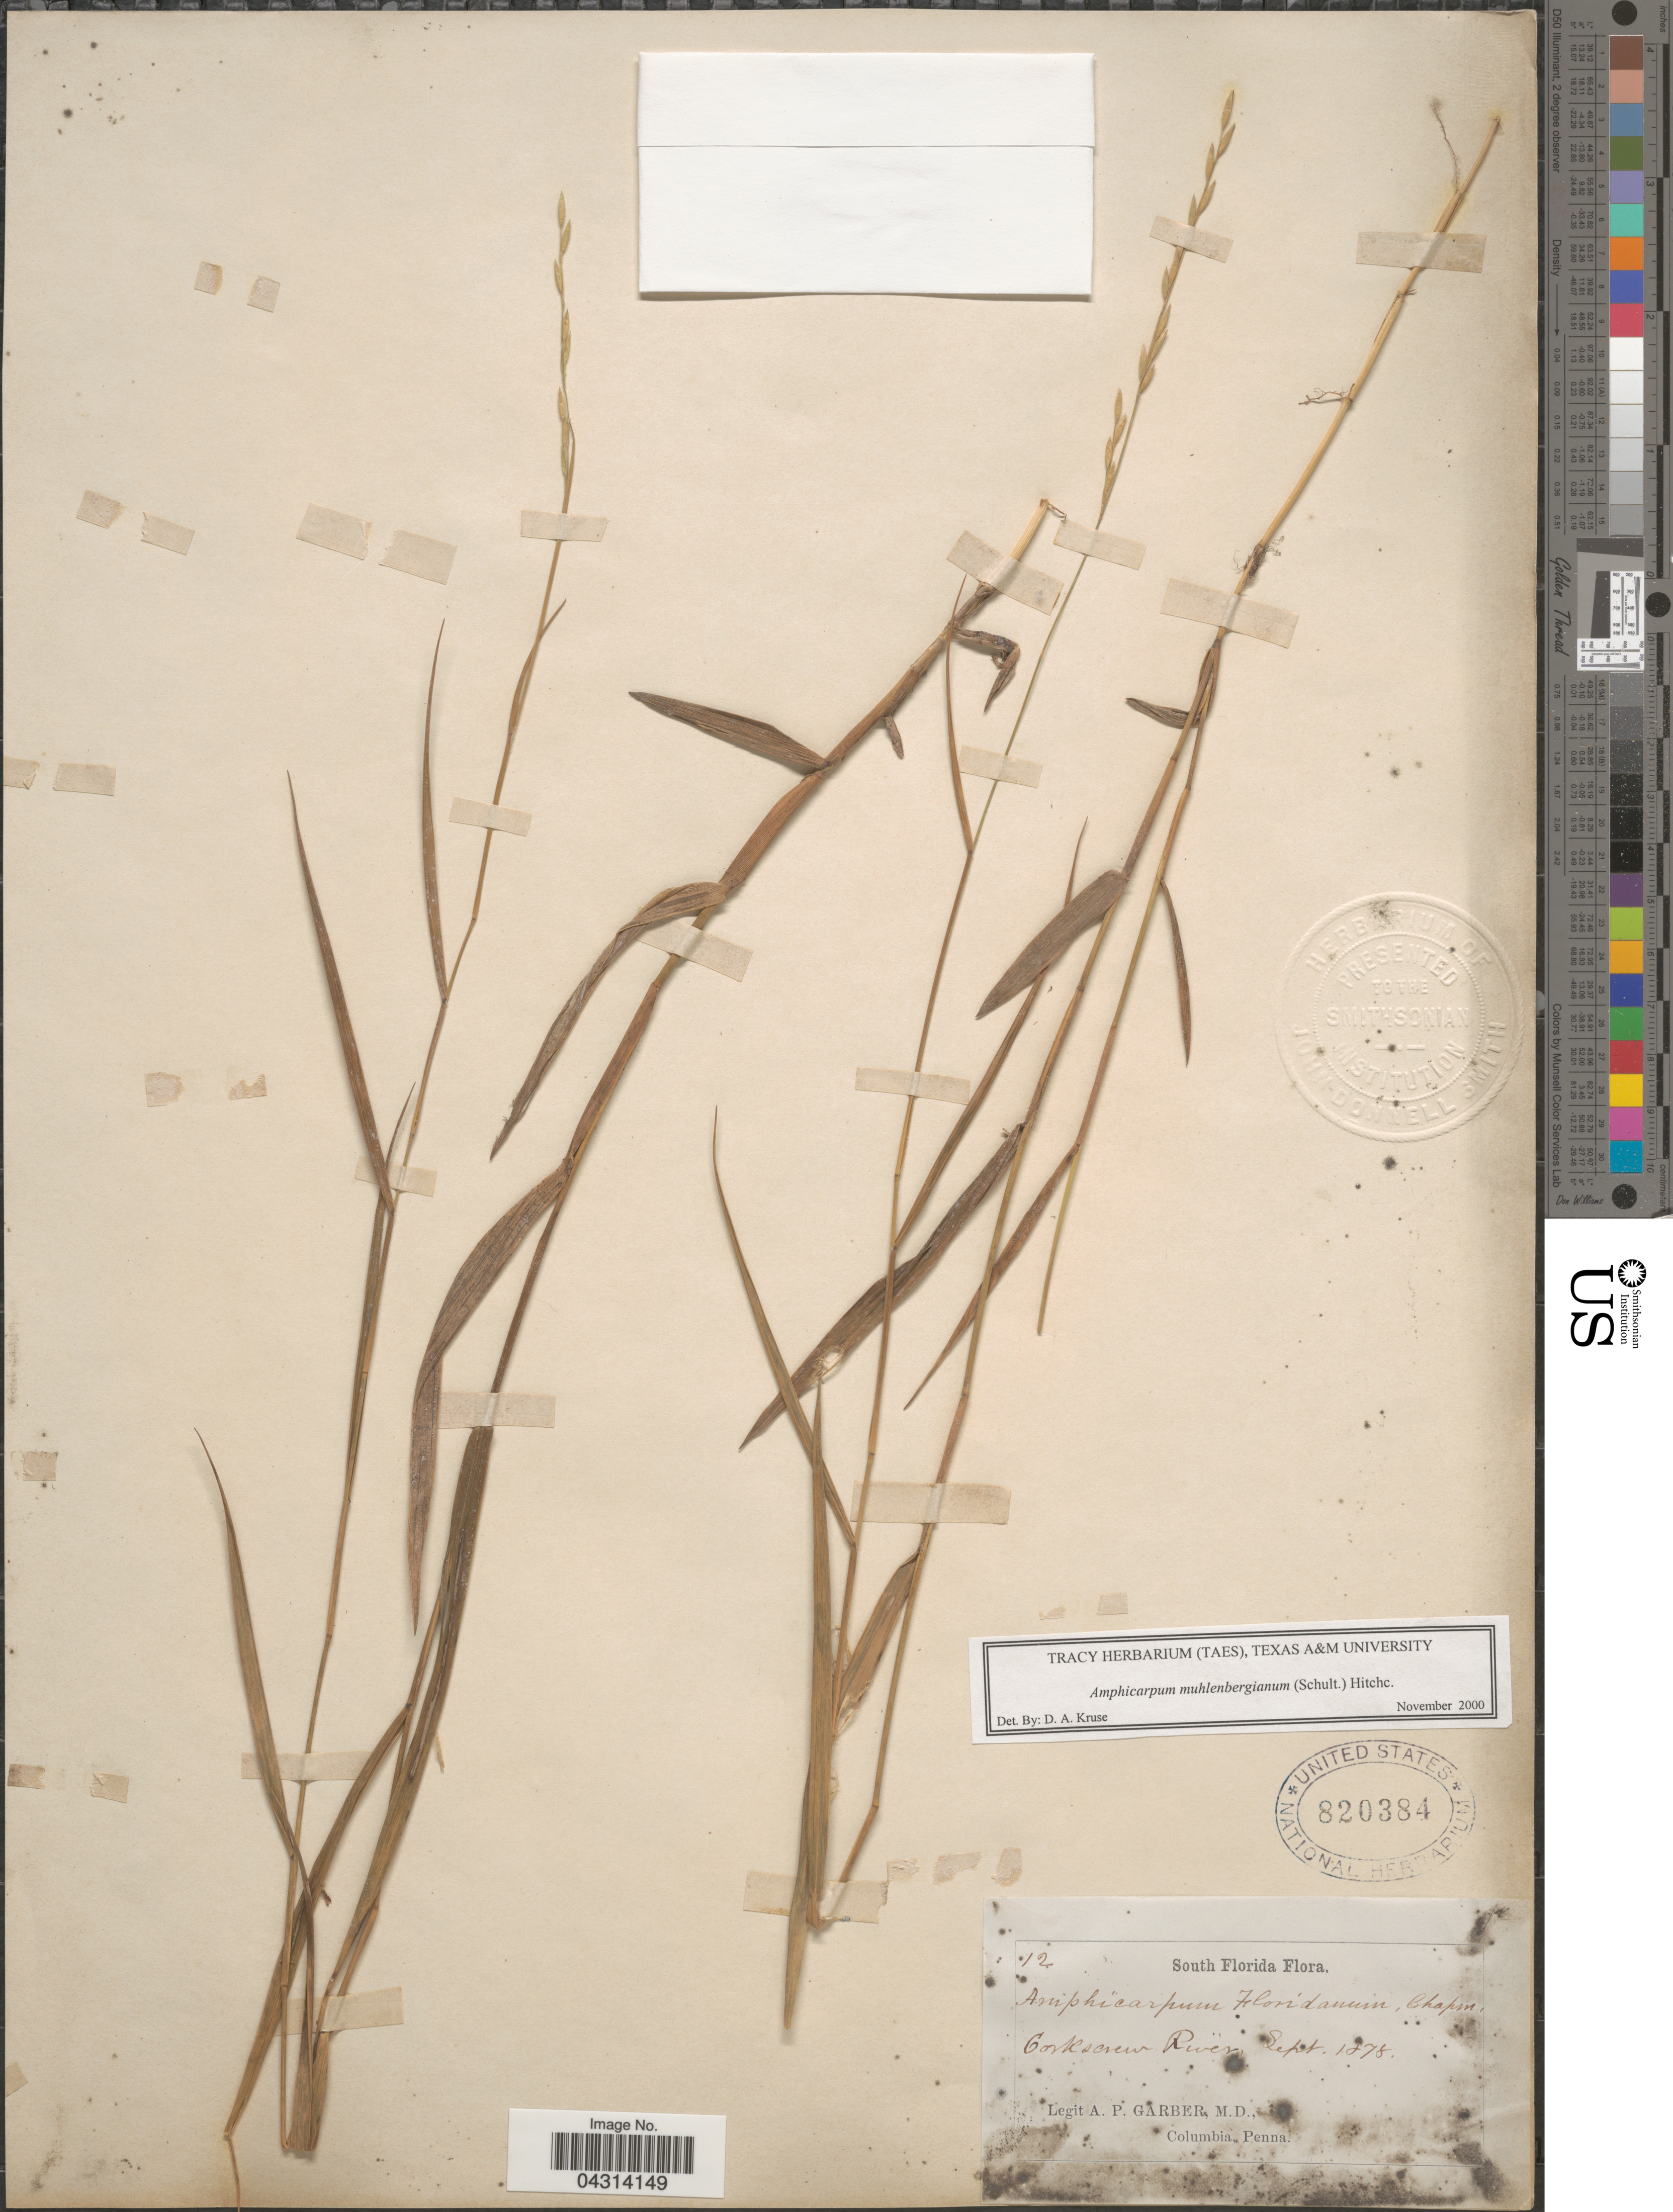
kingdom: Plantae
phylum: Tracheophyta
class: Liliopsida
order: Poales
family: Poaceae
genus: Amphicarpum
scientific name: Amphicarpum muhlenbergianum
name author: (Schult.) Hitchc.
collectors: A. P. Garber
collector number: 12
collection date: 1878-09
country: United States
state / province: Florida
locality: South Florida. Corkscrew River.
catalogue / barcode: US 820384